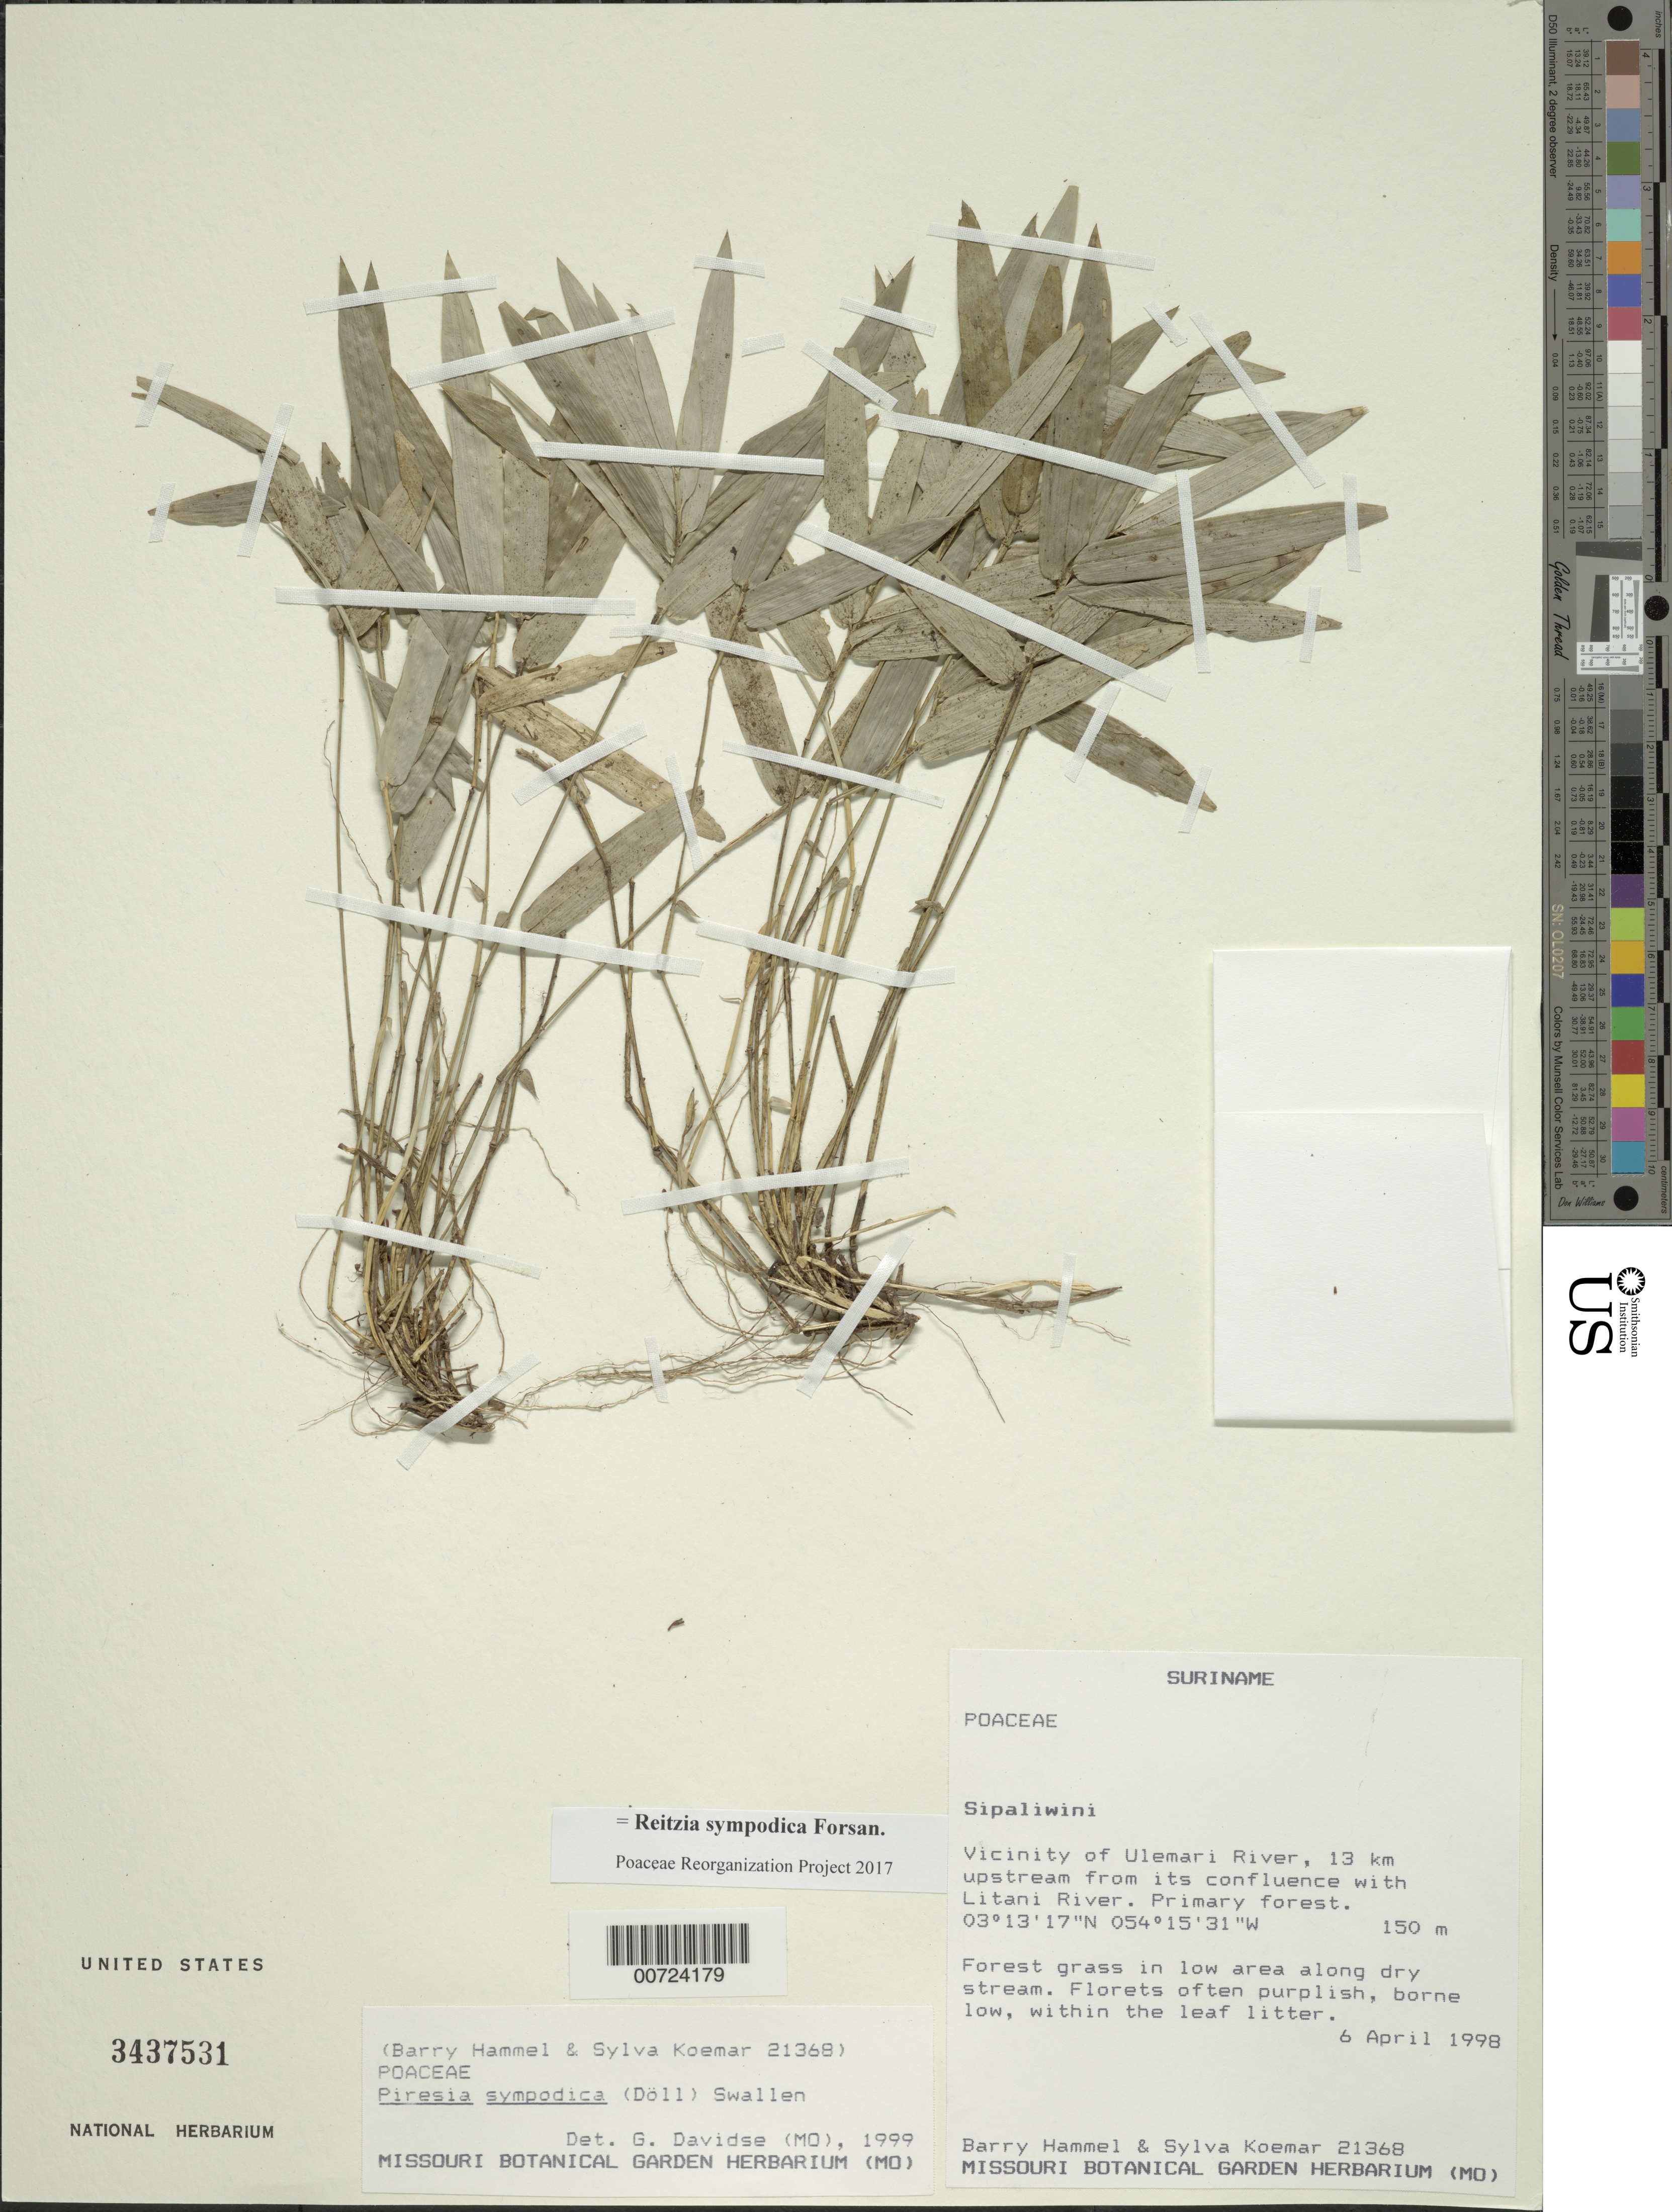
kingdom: Plantae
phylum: Tracheophyta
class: Liliopsida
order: Poales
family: Poaceae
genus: Reitzia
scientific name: Reitzia sympodica ined. 2019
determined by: Poaceae Reorganization Project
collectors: B. Hammel & S. Koemar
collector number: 21368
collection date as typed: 6-Apr-98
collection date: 1998-04-06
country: Suriname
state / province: Sipaliwini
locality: Ulemari R., 13 km upstream from confl. with Litani R.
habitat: Primary forest, in low area along dry stream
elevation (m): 150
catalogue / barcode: US 3437531